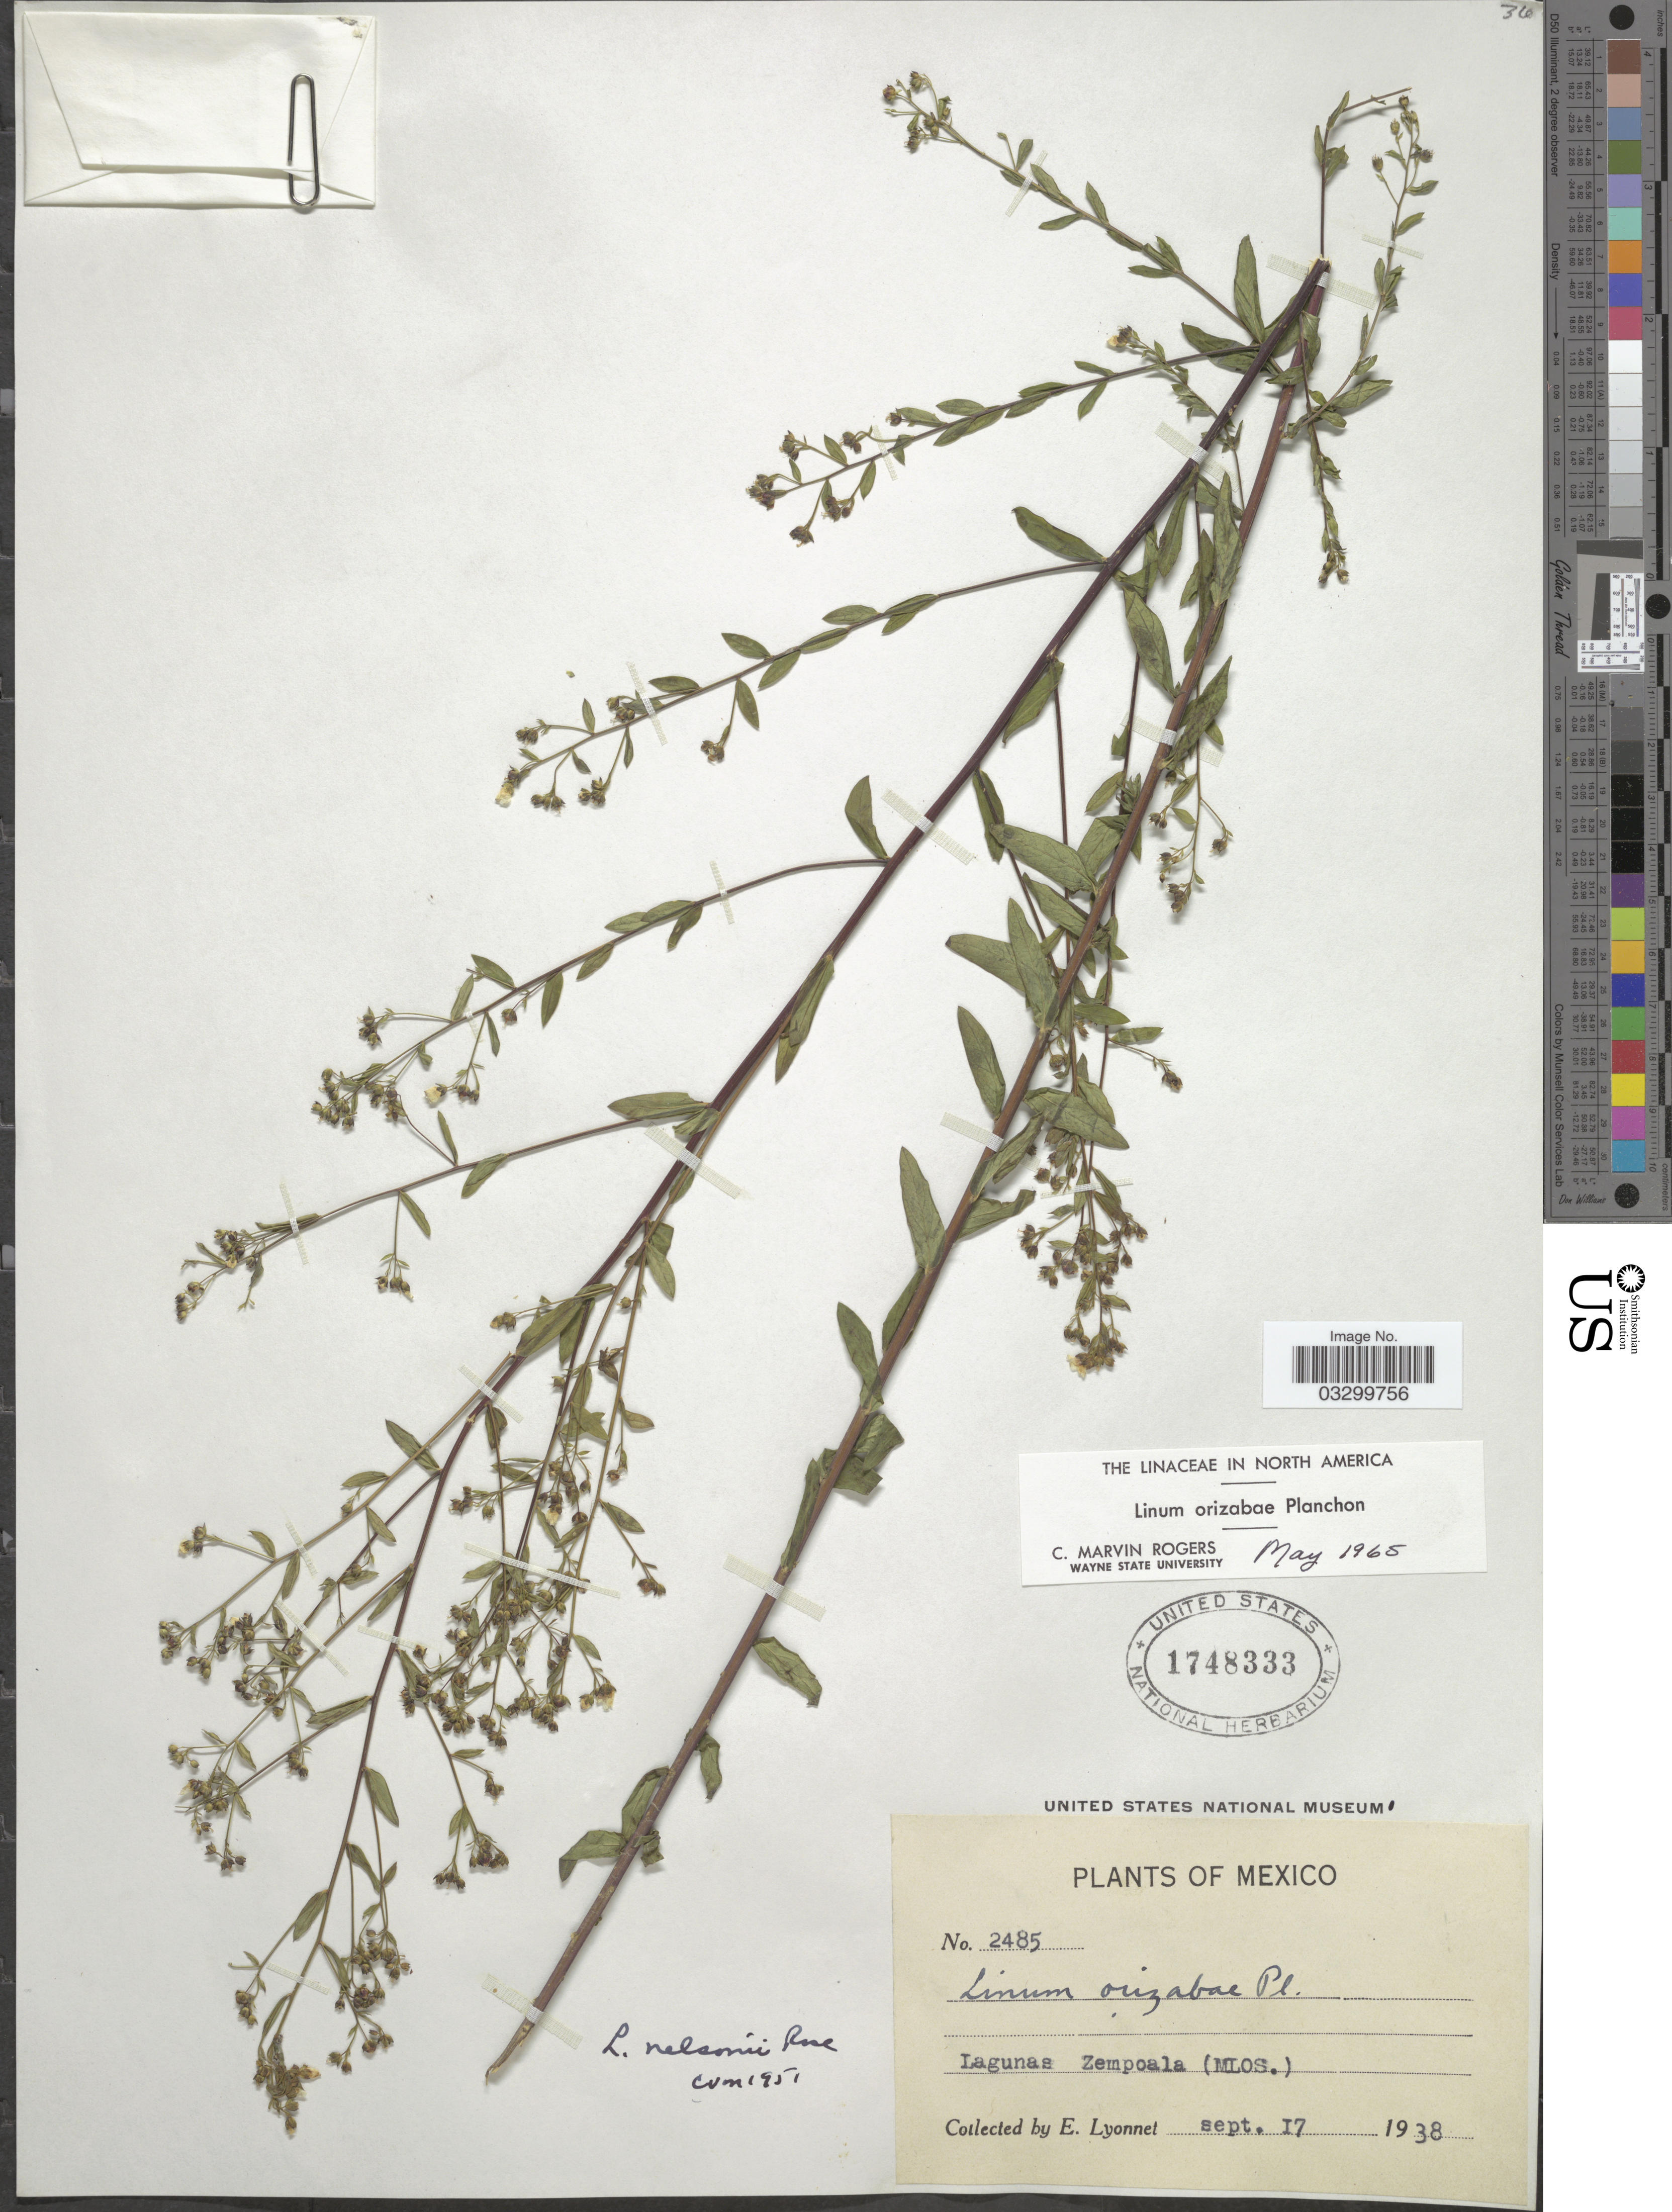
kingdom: Plantae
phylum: Tracheophyta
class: Magnoliopsida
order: Malpighiales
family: Linaceae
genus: Linum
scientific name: Linum orizabae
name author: Planch.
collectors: E. Lyonnet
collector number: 2485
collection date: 1938-09-17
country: Mexico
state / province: Morelos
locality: Lagunas Zempoala.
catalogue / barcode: US 1748333